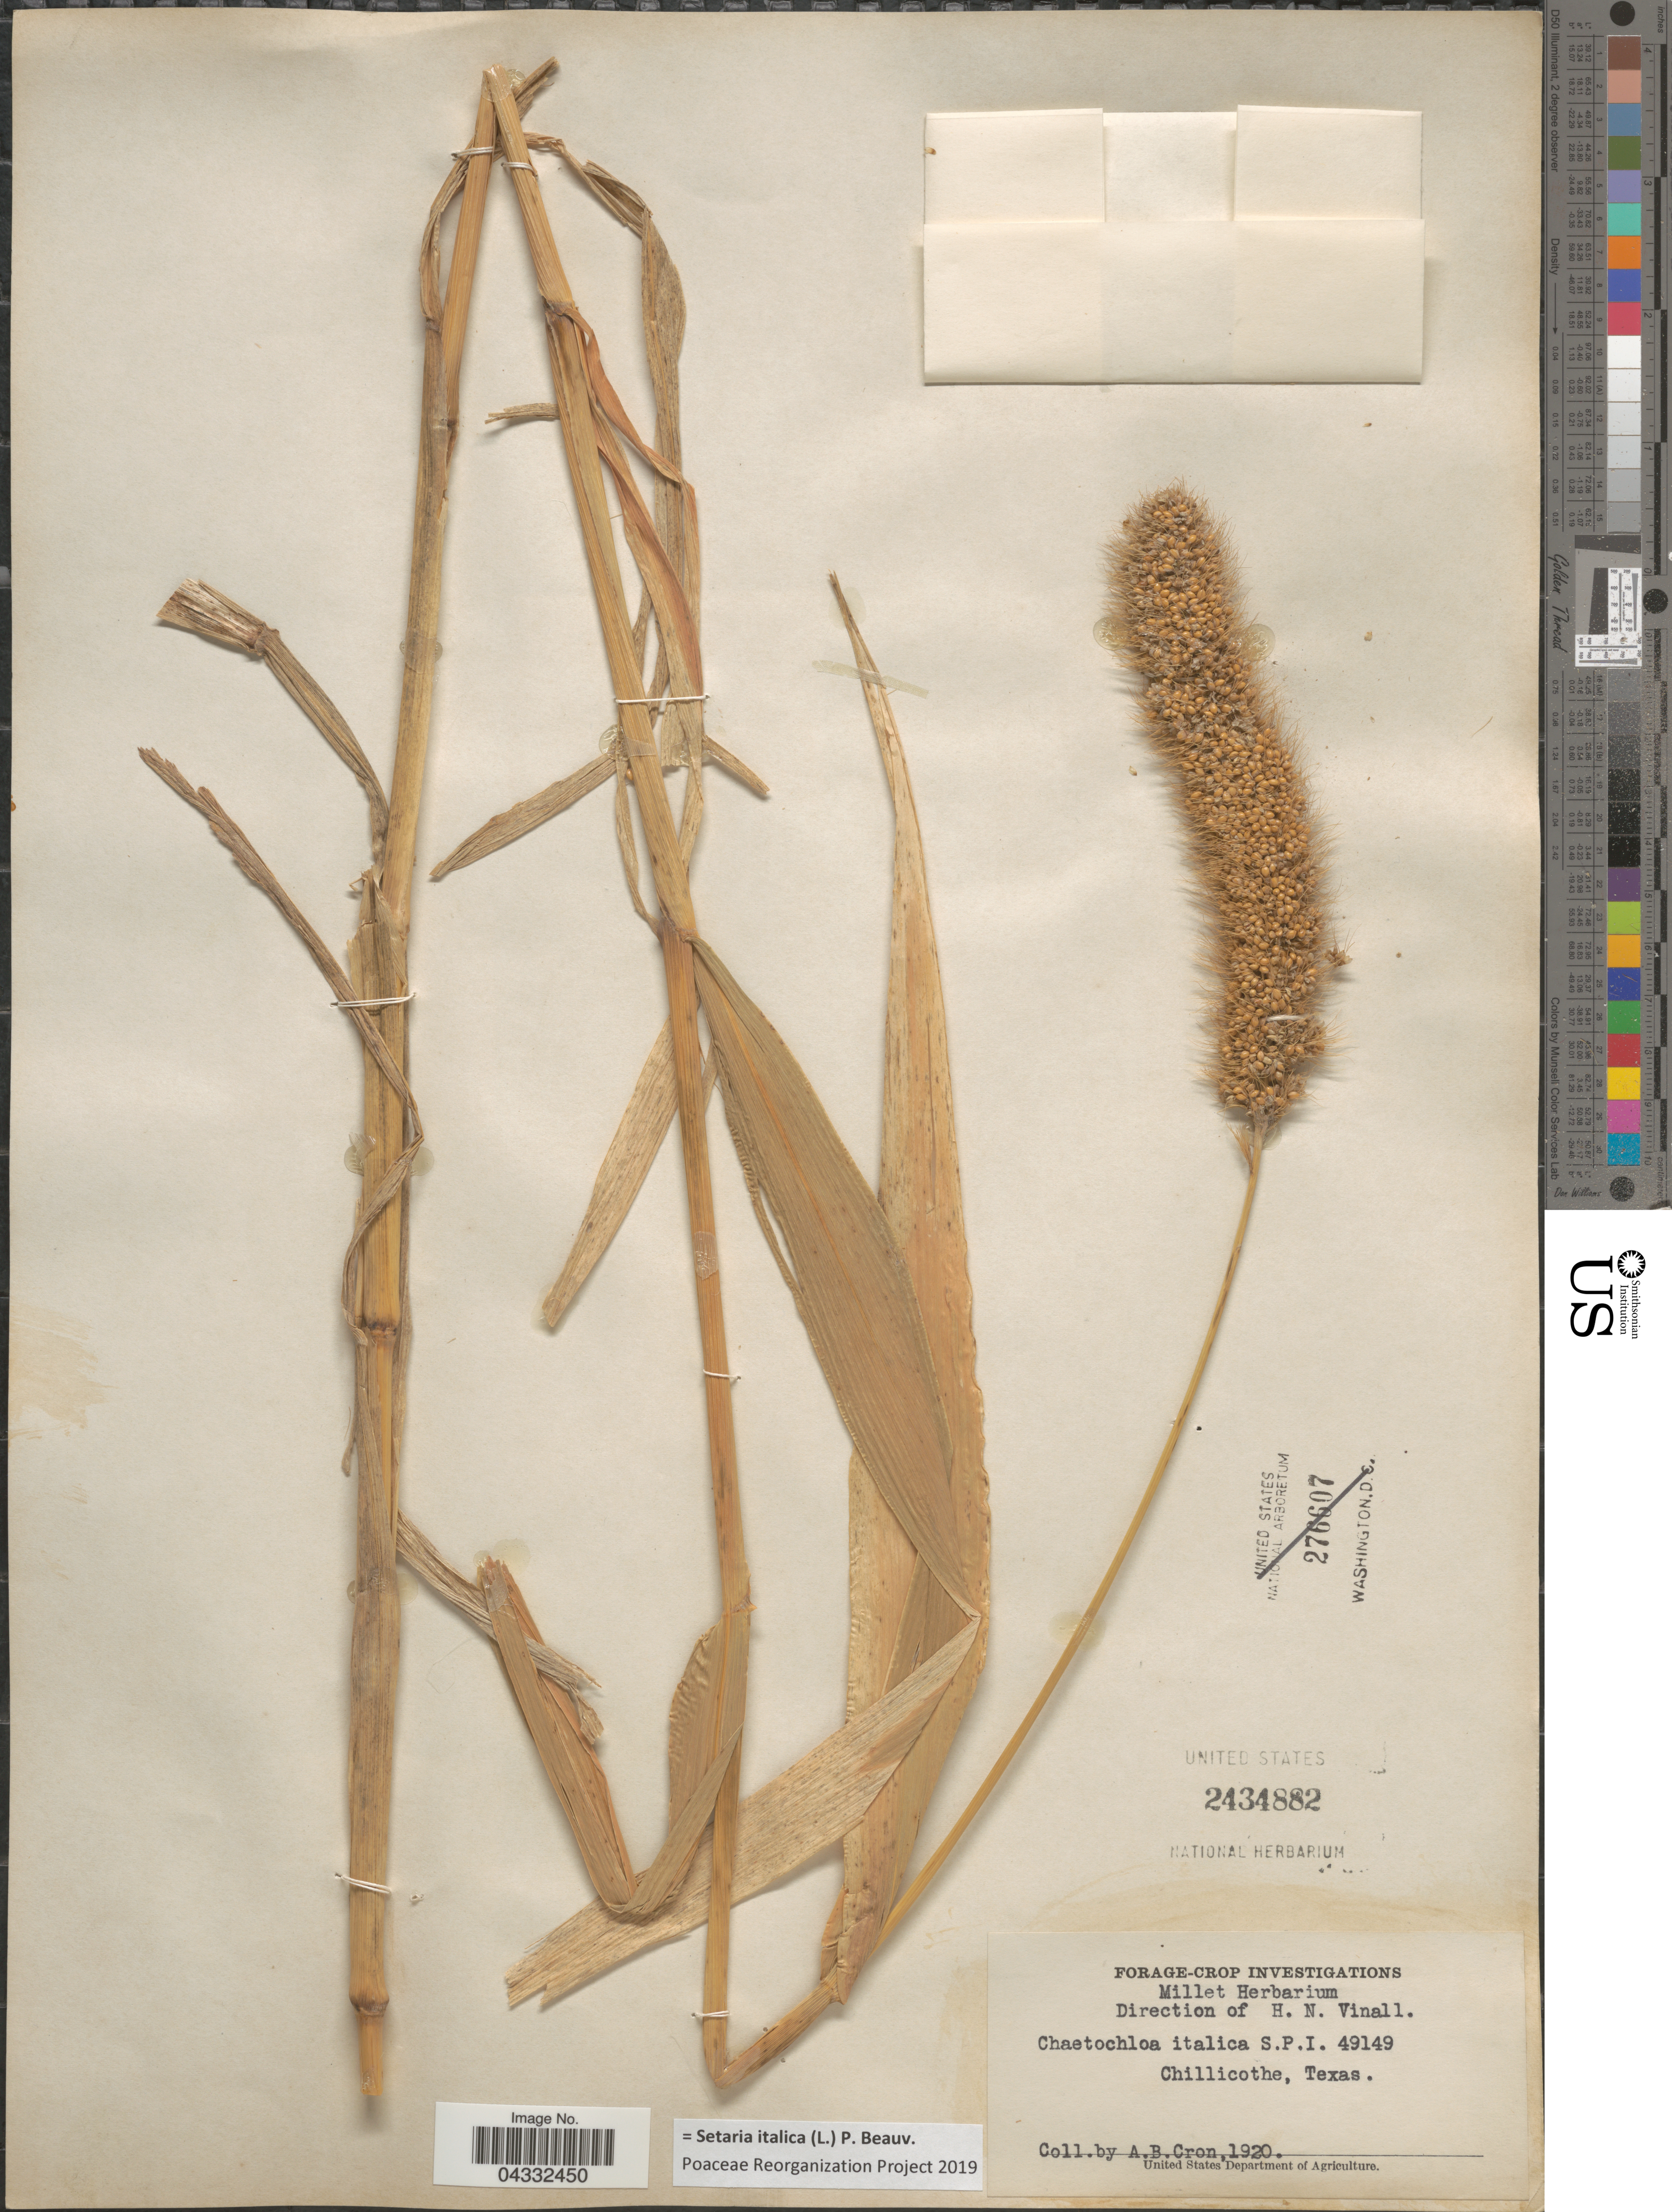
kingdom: Plantae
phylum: Tracheophyta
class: Liliopsida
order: Poales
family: Poaceae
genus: Setaria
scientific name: Setaria italica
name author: (L.) P. Beauv.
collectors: A. Cron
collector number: S.P.I.49149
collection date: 1920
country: United States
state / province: Texas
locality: Chillicothe.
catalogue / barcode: US 2434882